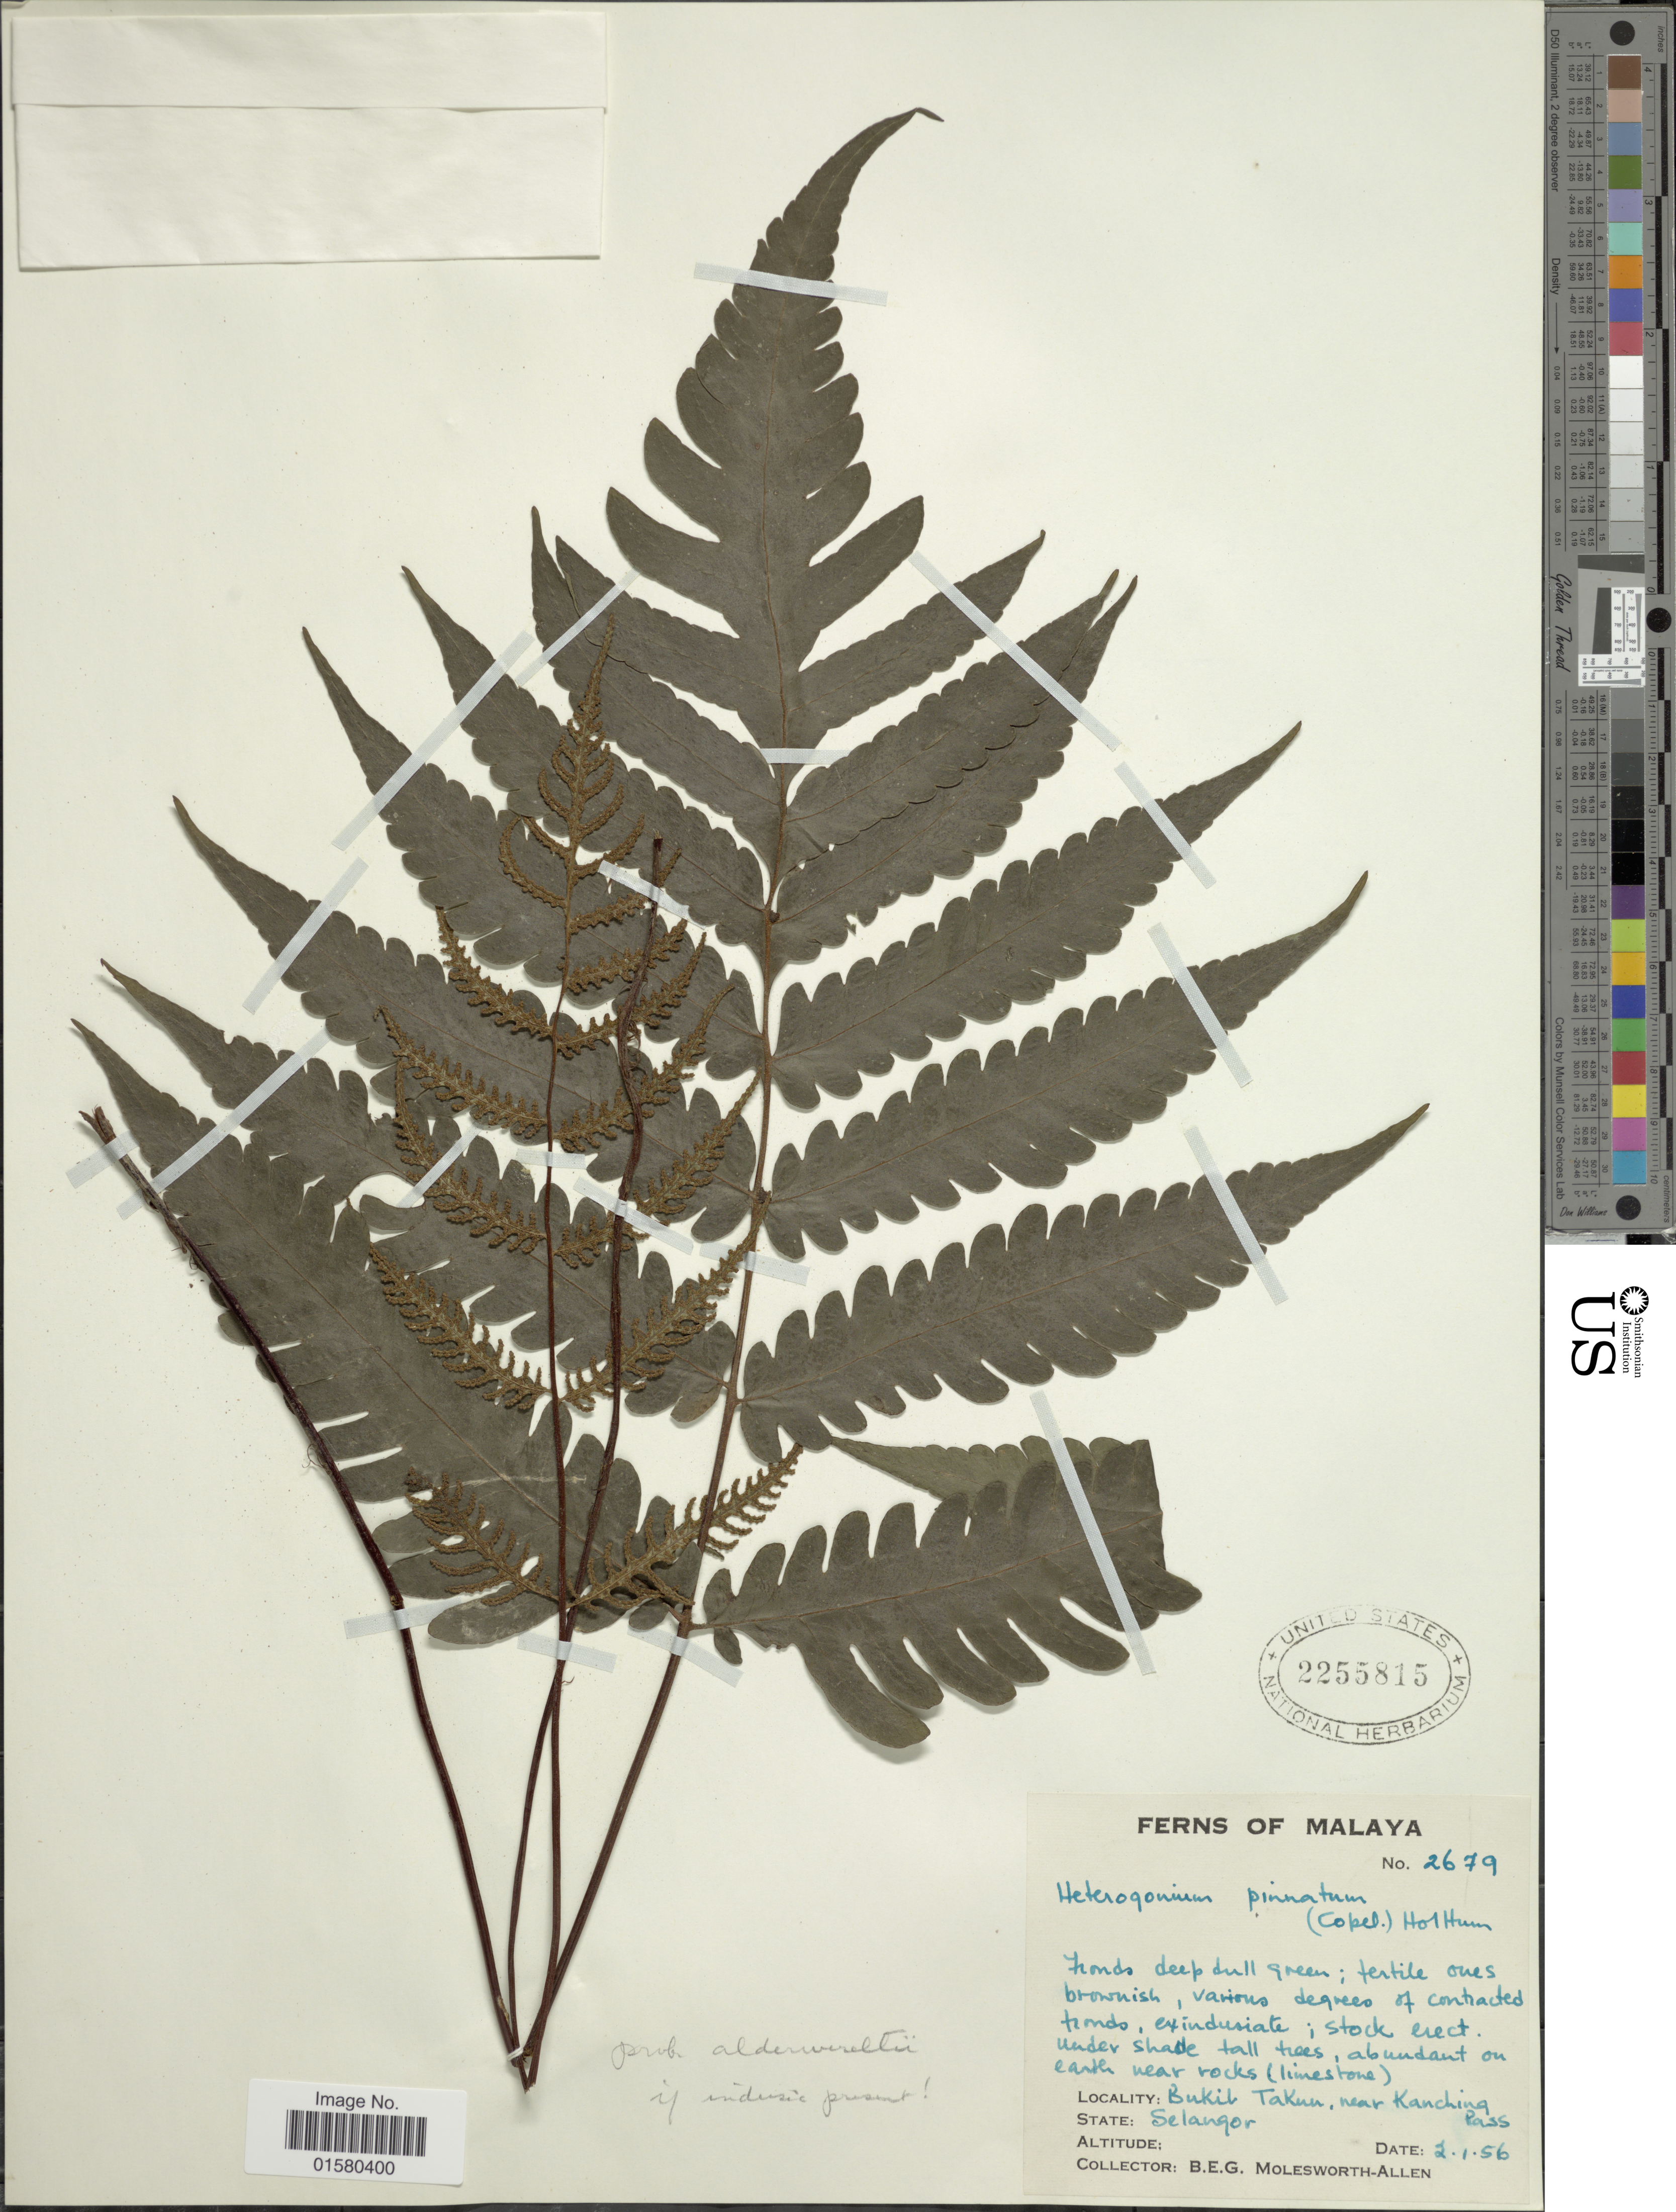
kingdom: Plantae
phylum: Tracheophyta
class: Polypodiopsida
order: Polypodiales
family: Tectariaceae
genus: Tectaria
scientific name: Tectaria pinnata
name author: (C. Chr.) R.M. Tryon & A.F. Tryon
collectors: B. E. G. Molesworth-Allen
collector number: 2679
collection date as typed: Transcribed d/m/y: 2/1/56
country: Malaysia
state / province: Selangor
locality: Malaya, Under shafe tall trees abundant on earth near rocks (limestone)Bukit takun, near Kaching,Selangor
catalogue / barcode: US 2255815